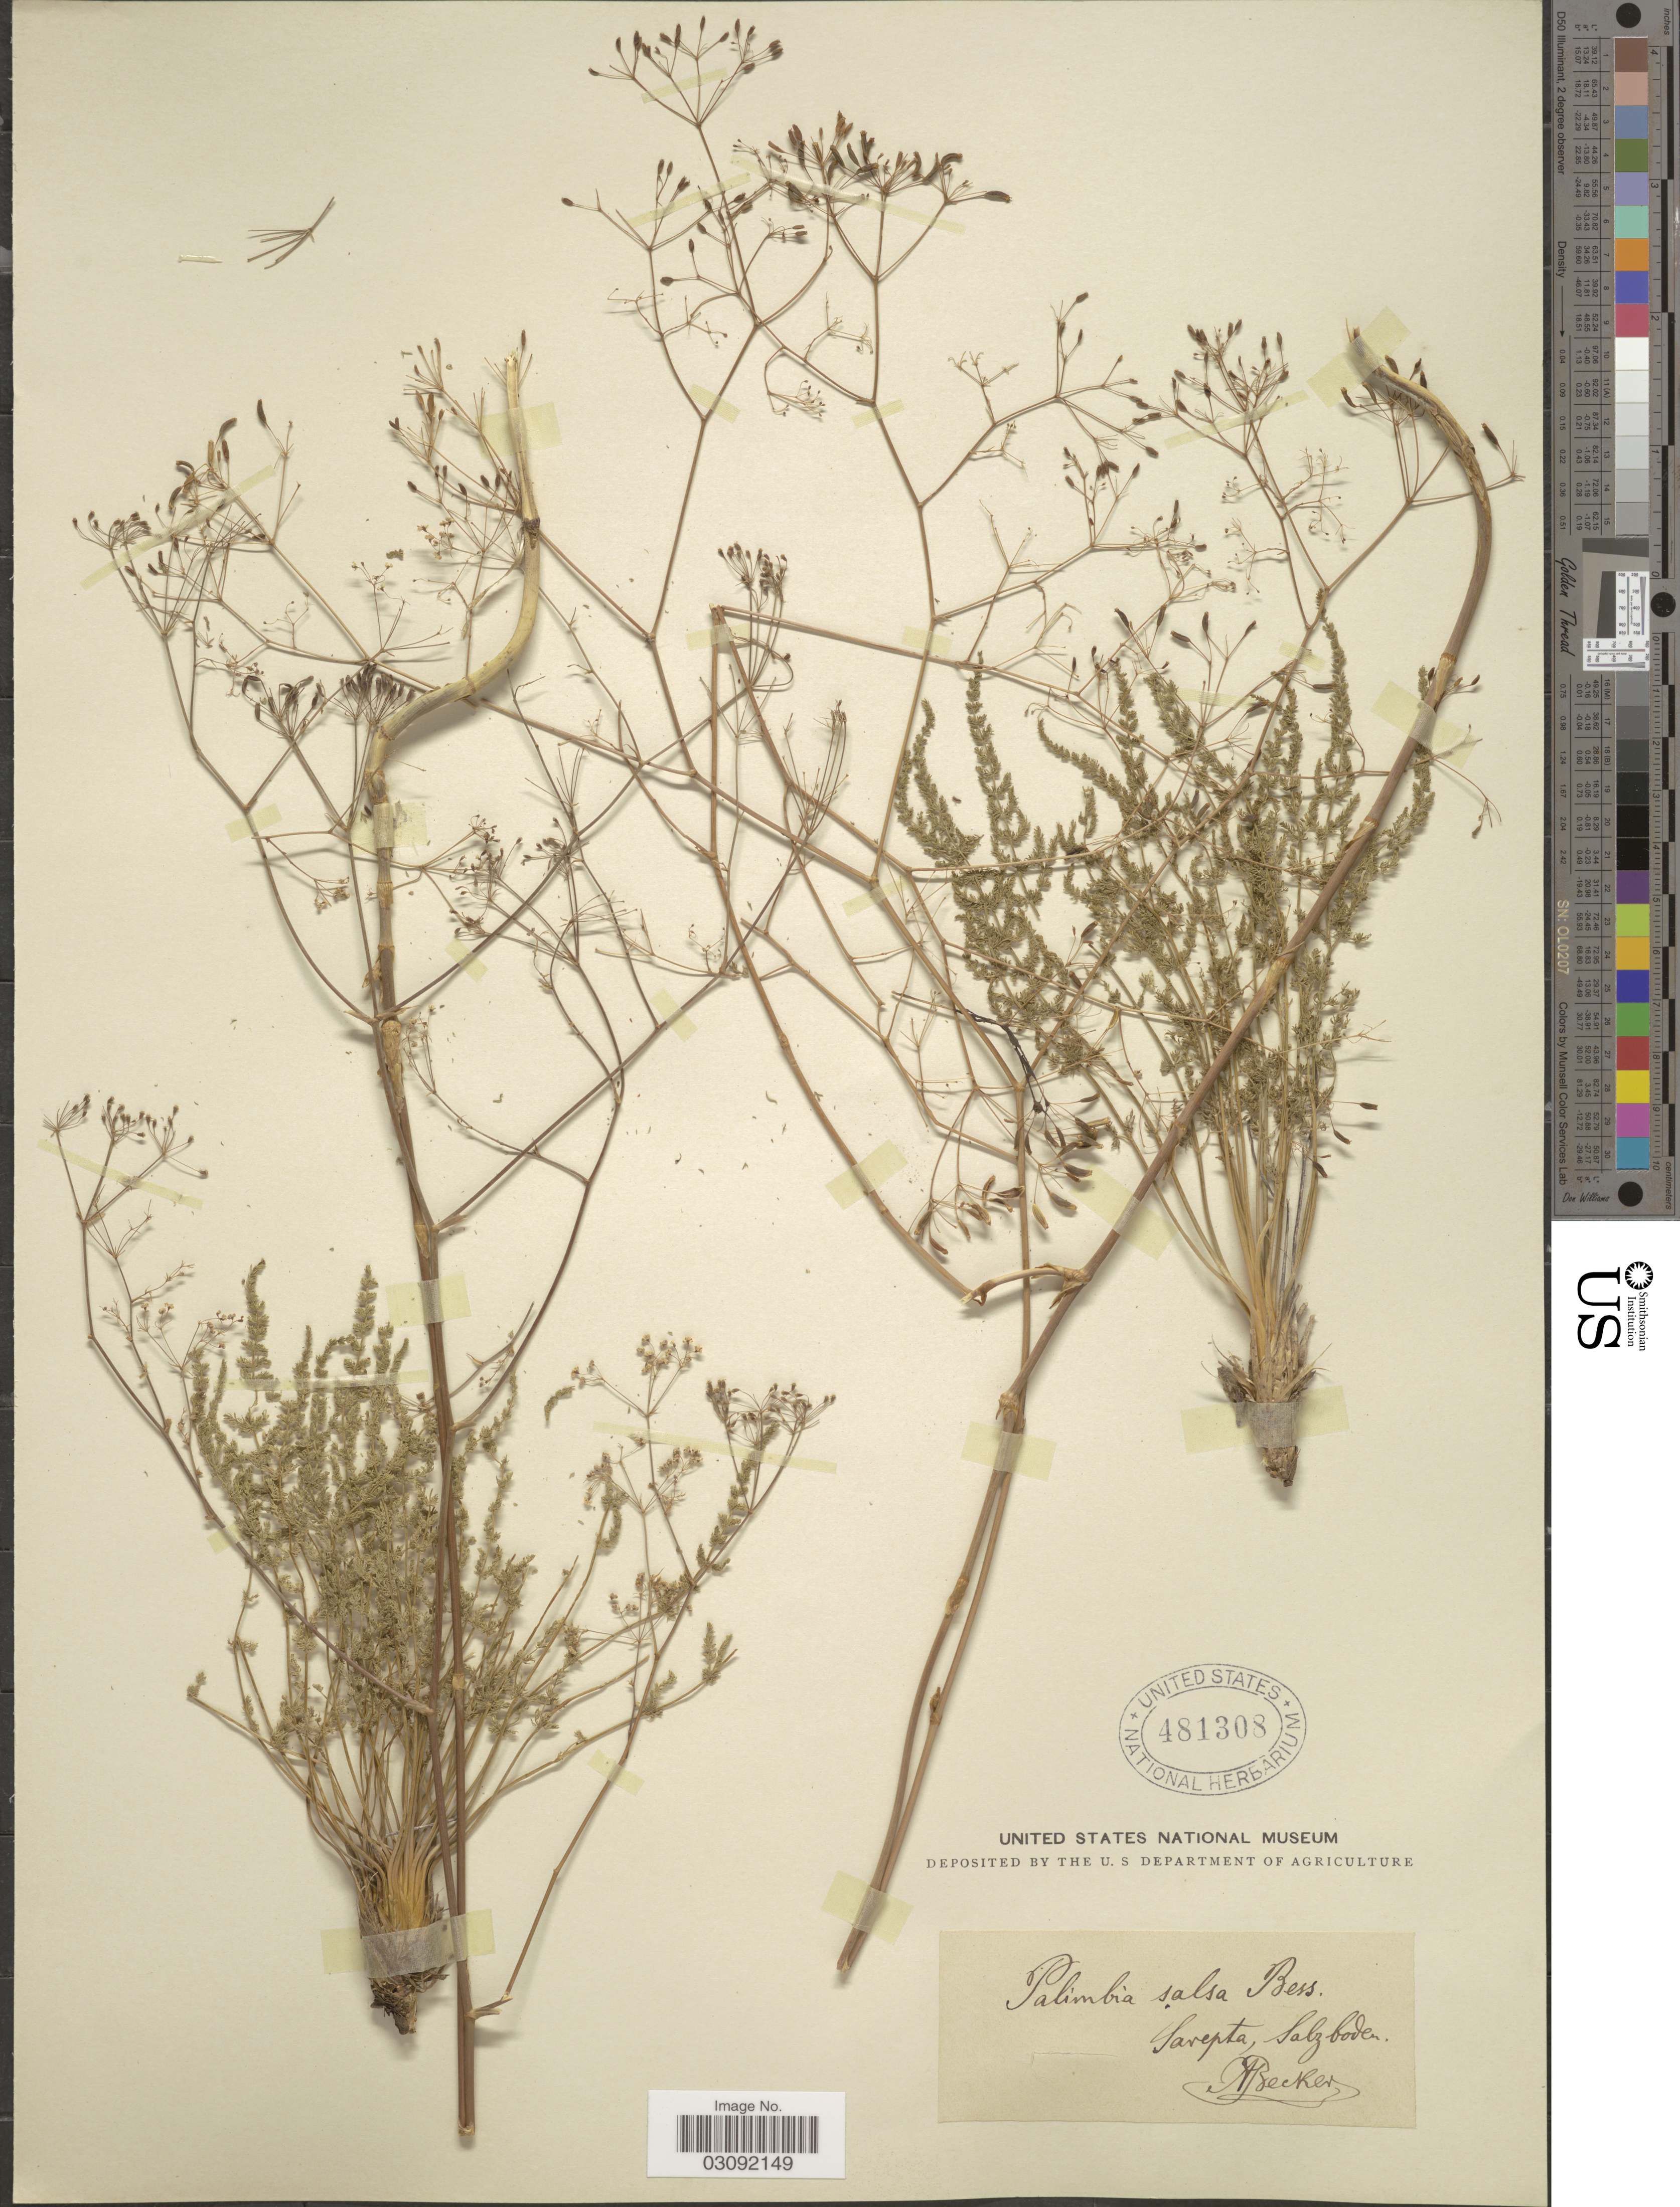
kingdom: Plantae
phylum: Tracheophyta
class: Magnoliopsida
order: Apiales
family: Apiaceae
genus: Palimbia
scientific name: Palimbia salsa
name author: Besser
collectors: A. Becker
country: Russian Federation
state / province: Volgograd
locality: Sarepta, Salzboden.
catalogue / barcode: US 481308